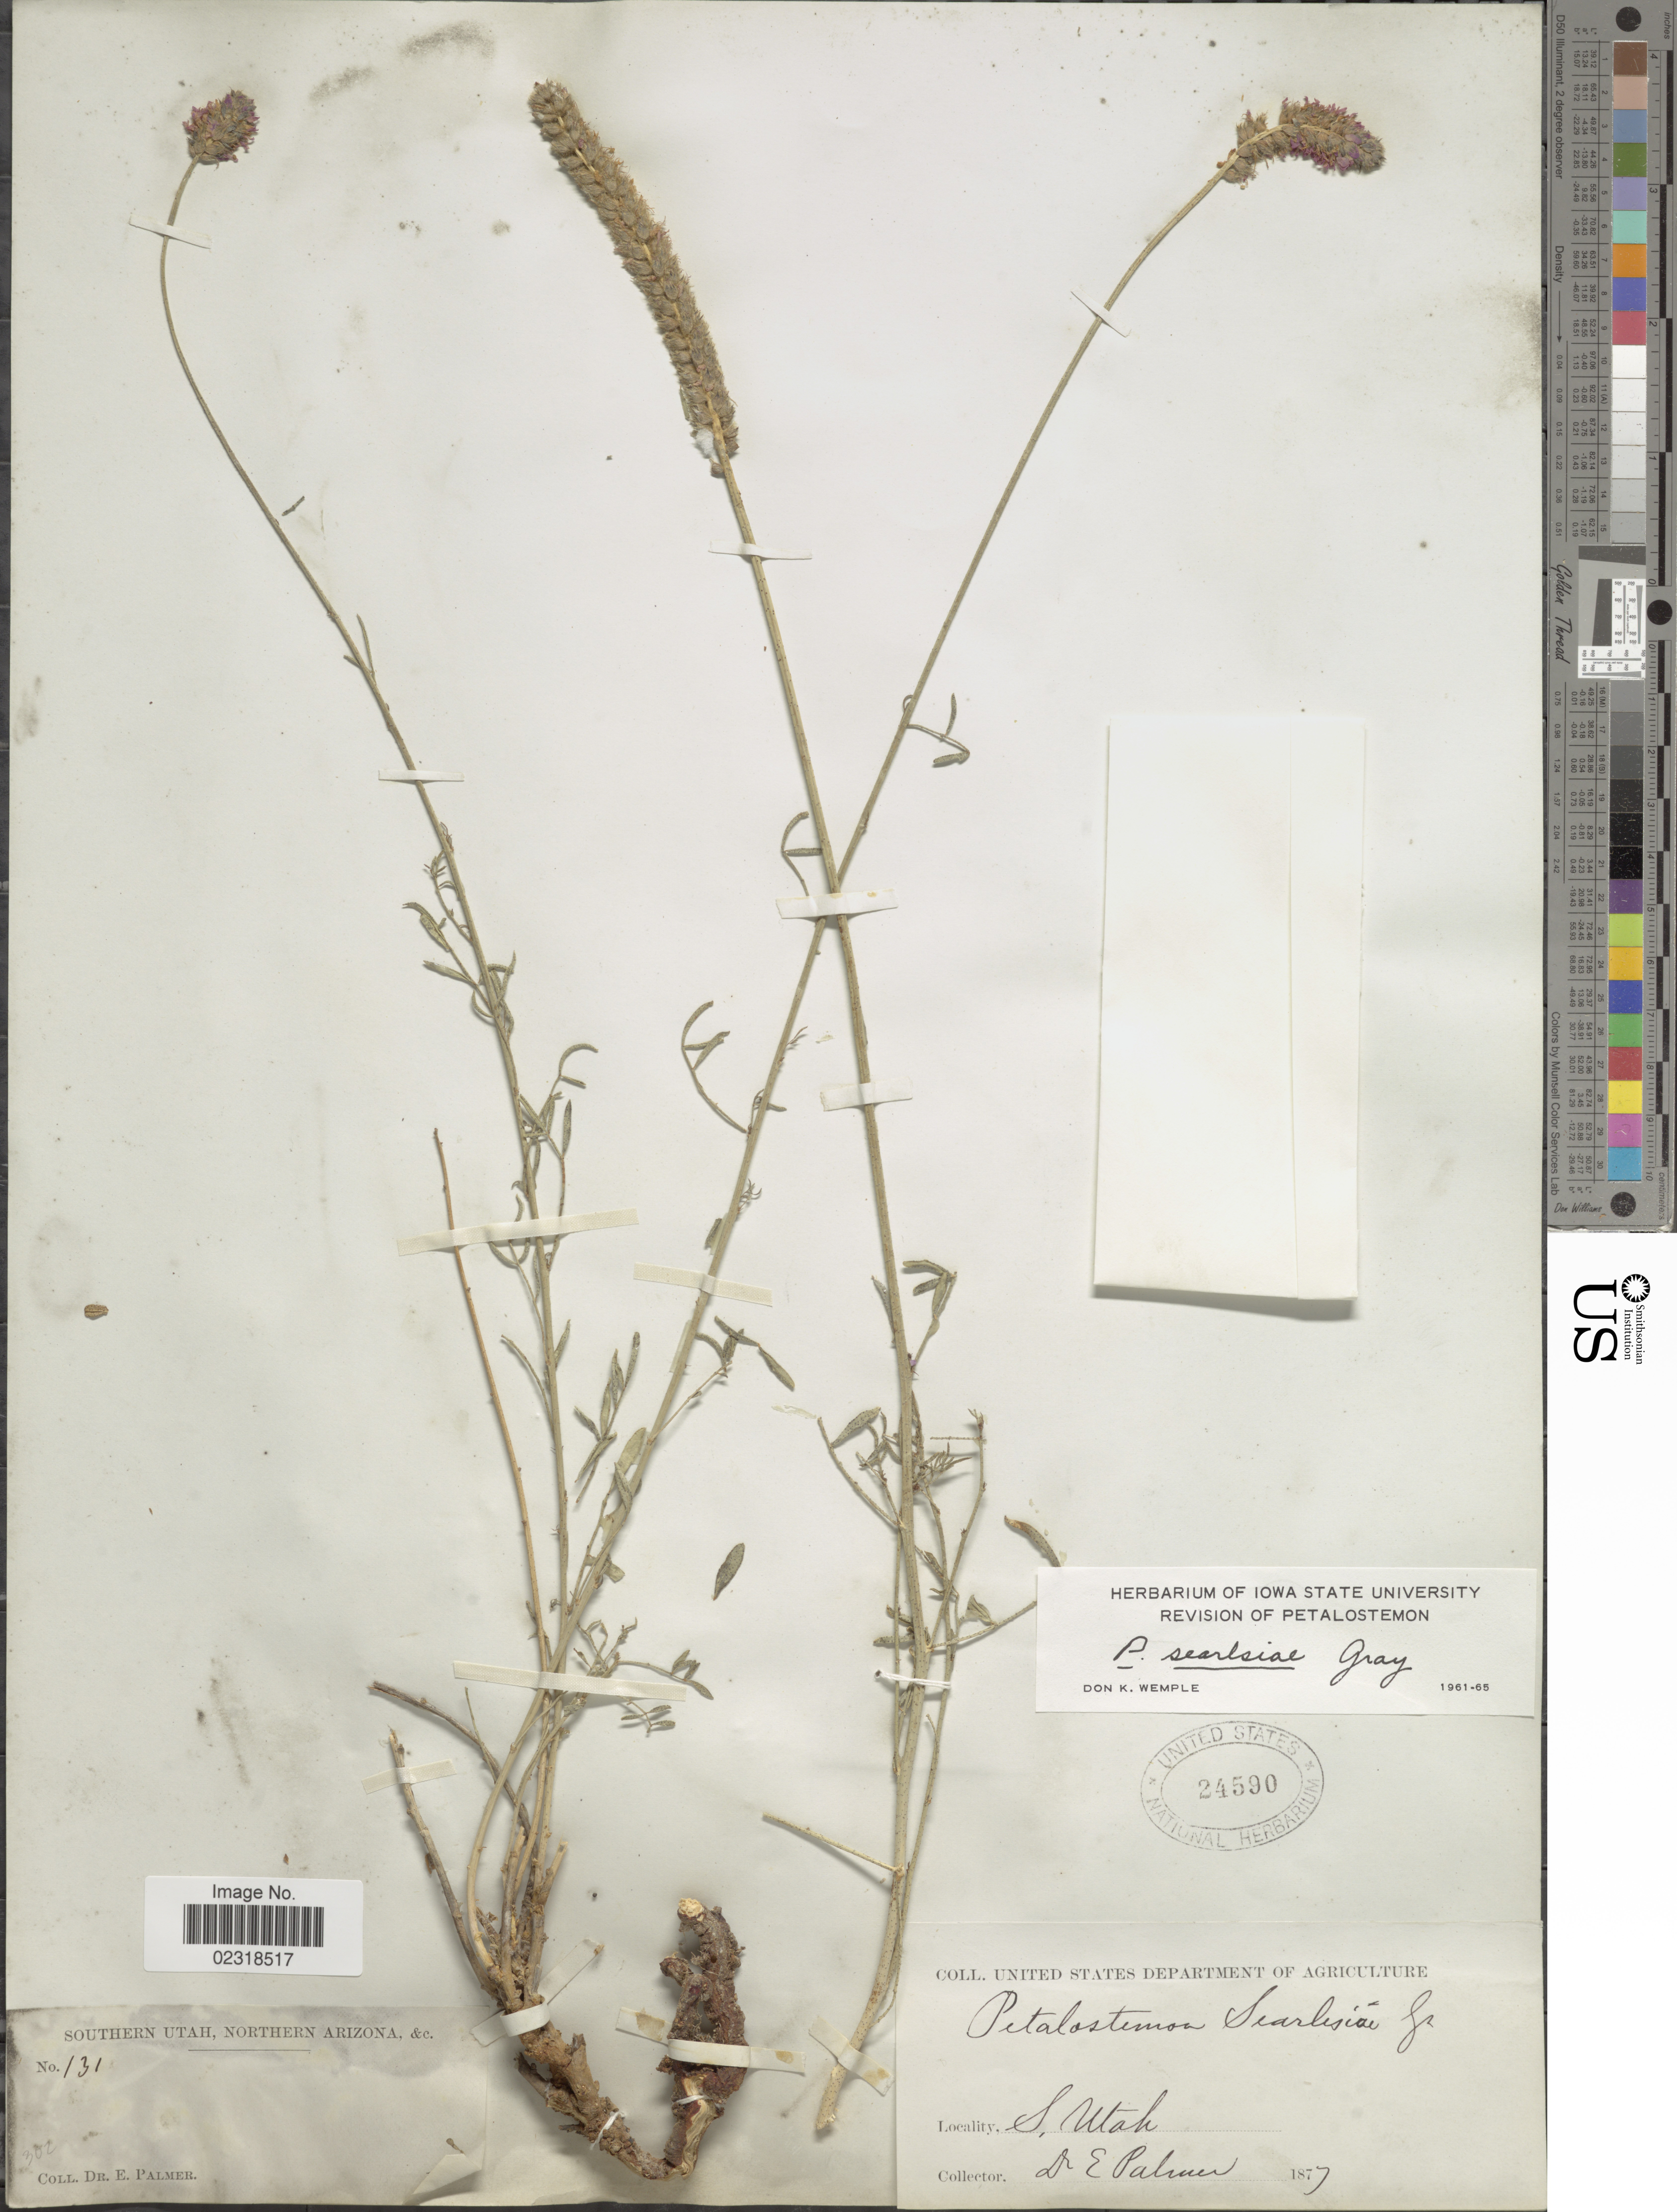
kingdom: Plantae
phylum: Tracheophyta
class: Magnoliopsida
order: Fabales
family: Fabaceae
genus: Dalea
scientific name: Dalea searlsiae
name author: (A. Gray) Barneby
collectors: E. Palmer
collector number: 131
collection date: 1877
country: United States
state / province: Utah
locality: Southern Utah, Northern Utah &c.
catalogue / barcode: US 24590